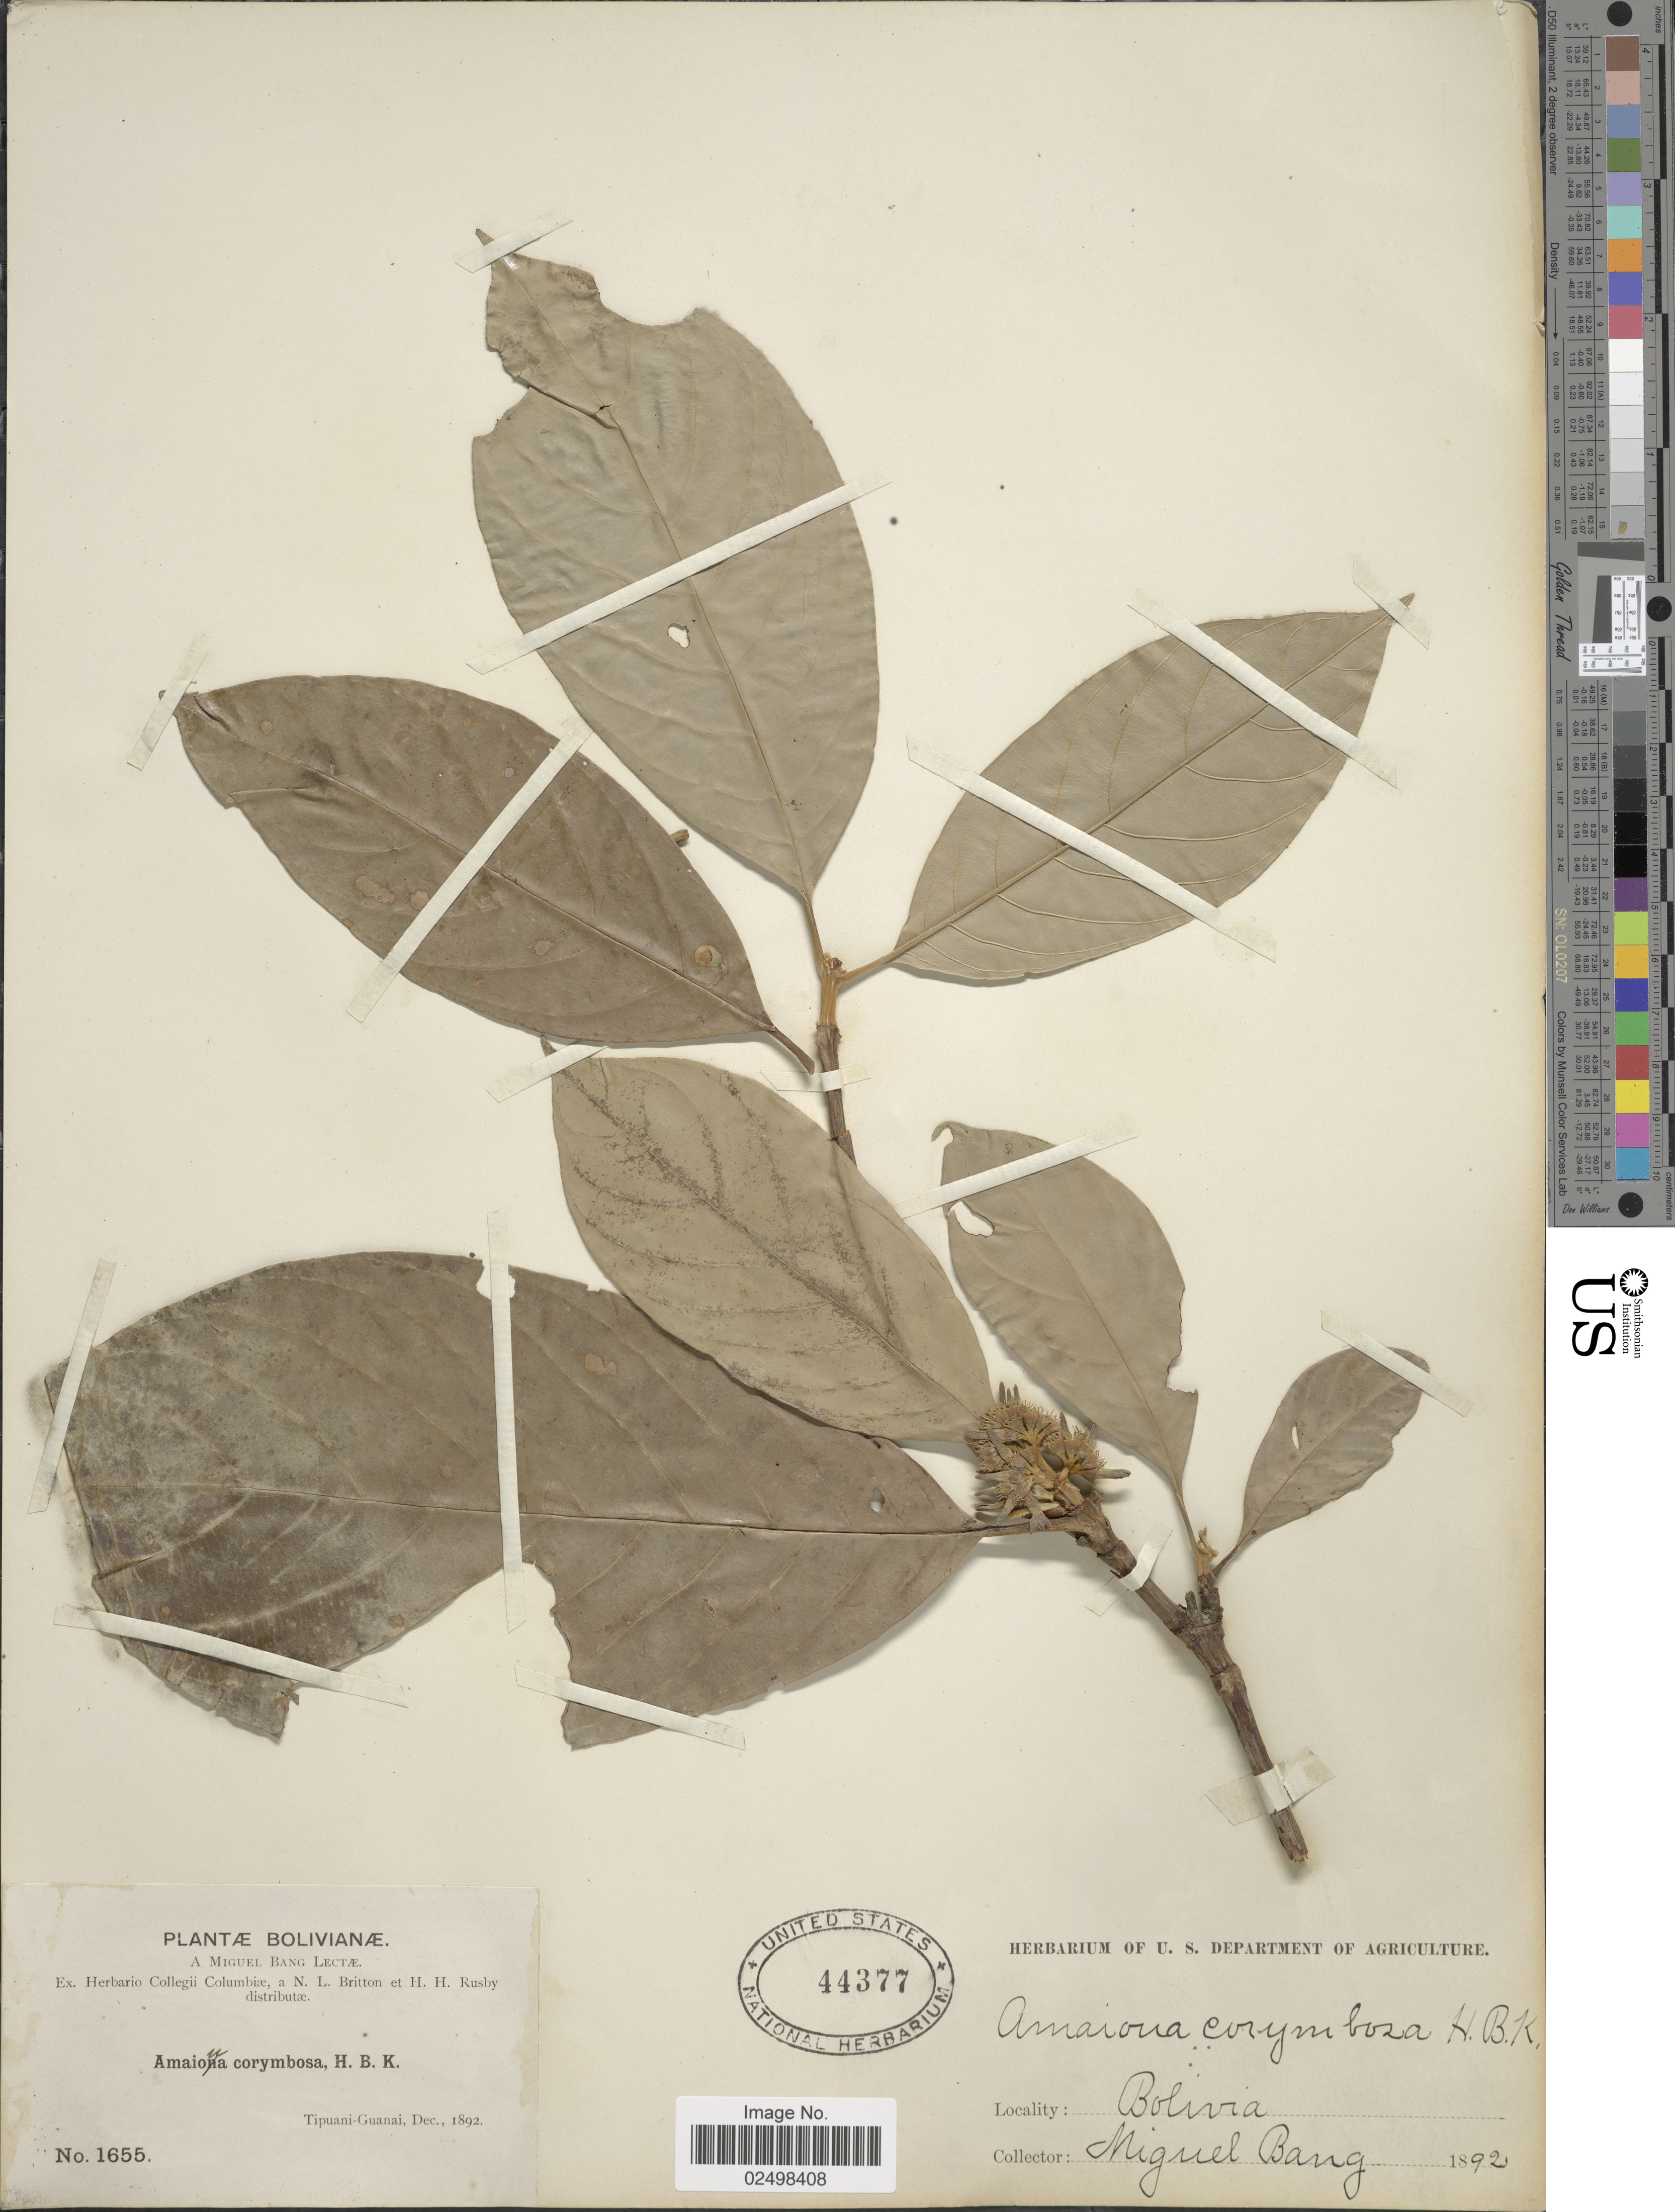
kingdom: Plantae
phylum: Tracheophyta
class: Magnoliopsida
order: Gentianales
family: Rubiaceae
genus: Amaioua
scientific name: Amaioua corymbosa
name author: Kunth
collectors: M. Bang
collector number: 1655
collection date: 1892-12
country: Bolivia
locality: Tipuani-Guanai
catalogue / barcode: US 44377